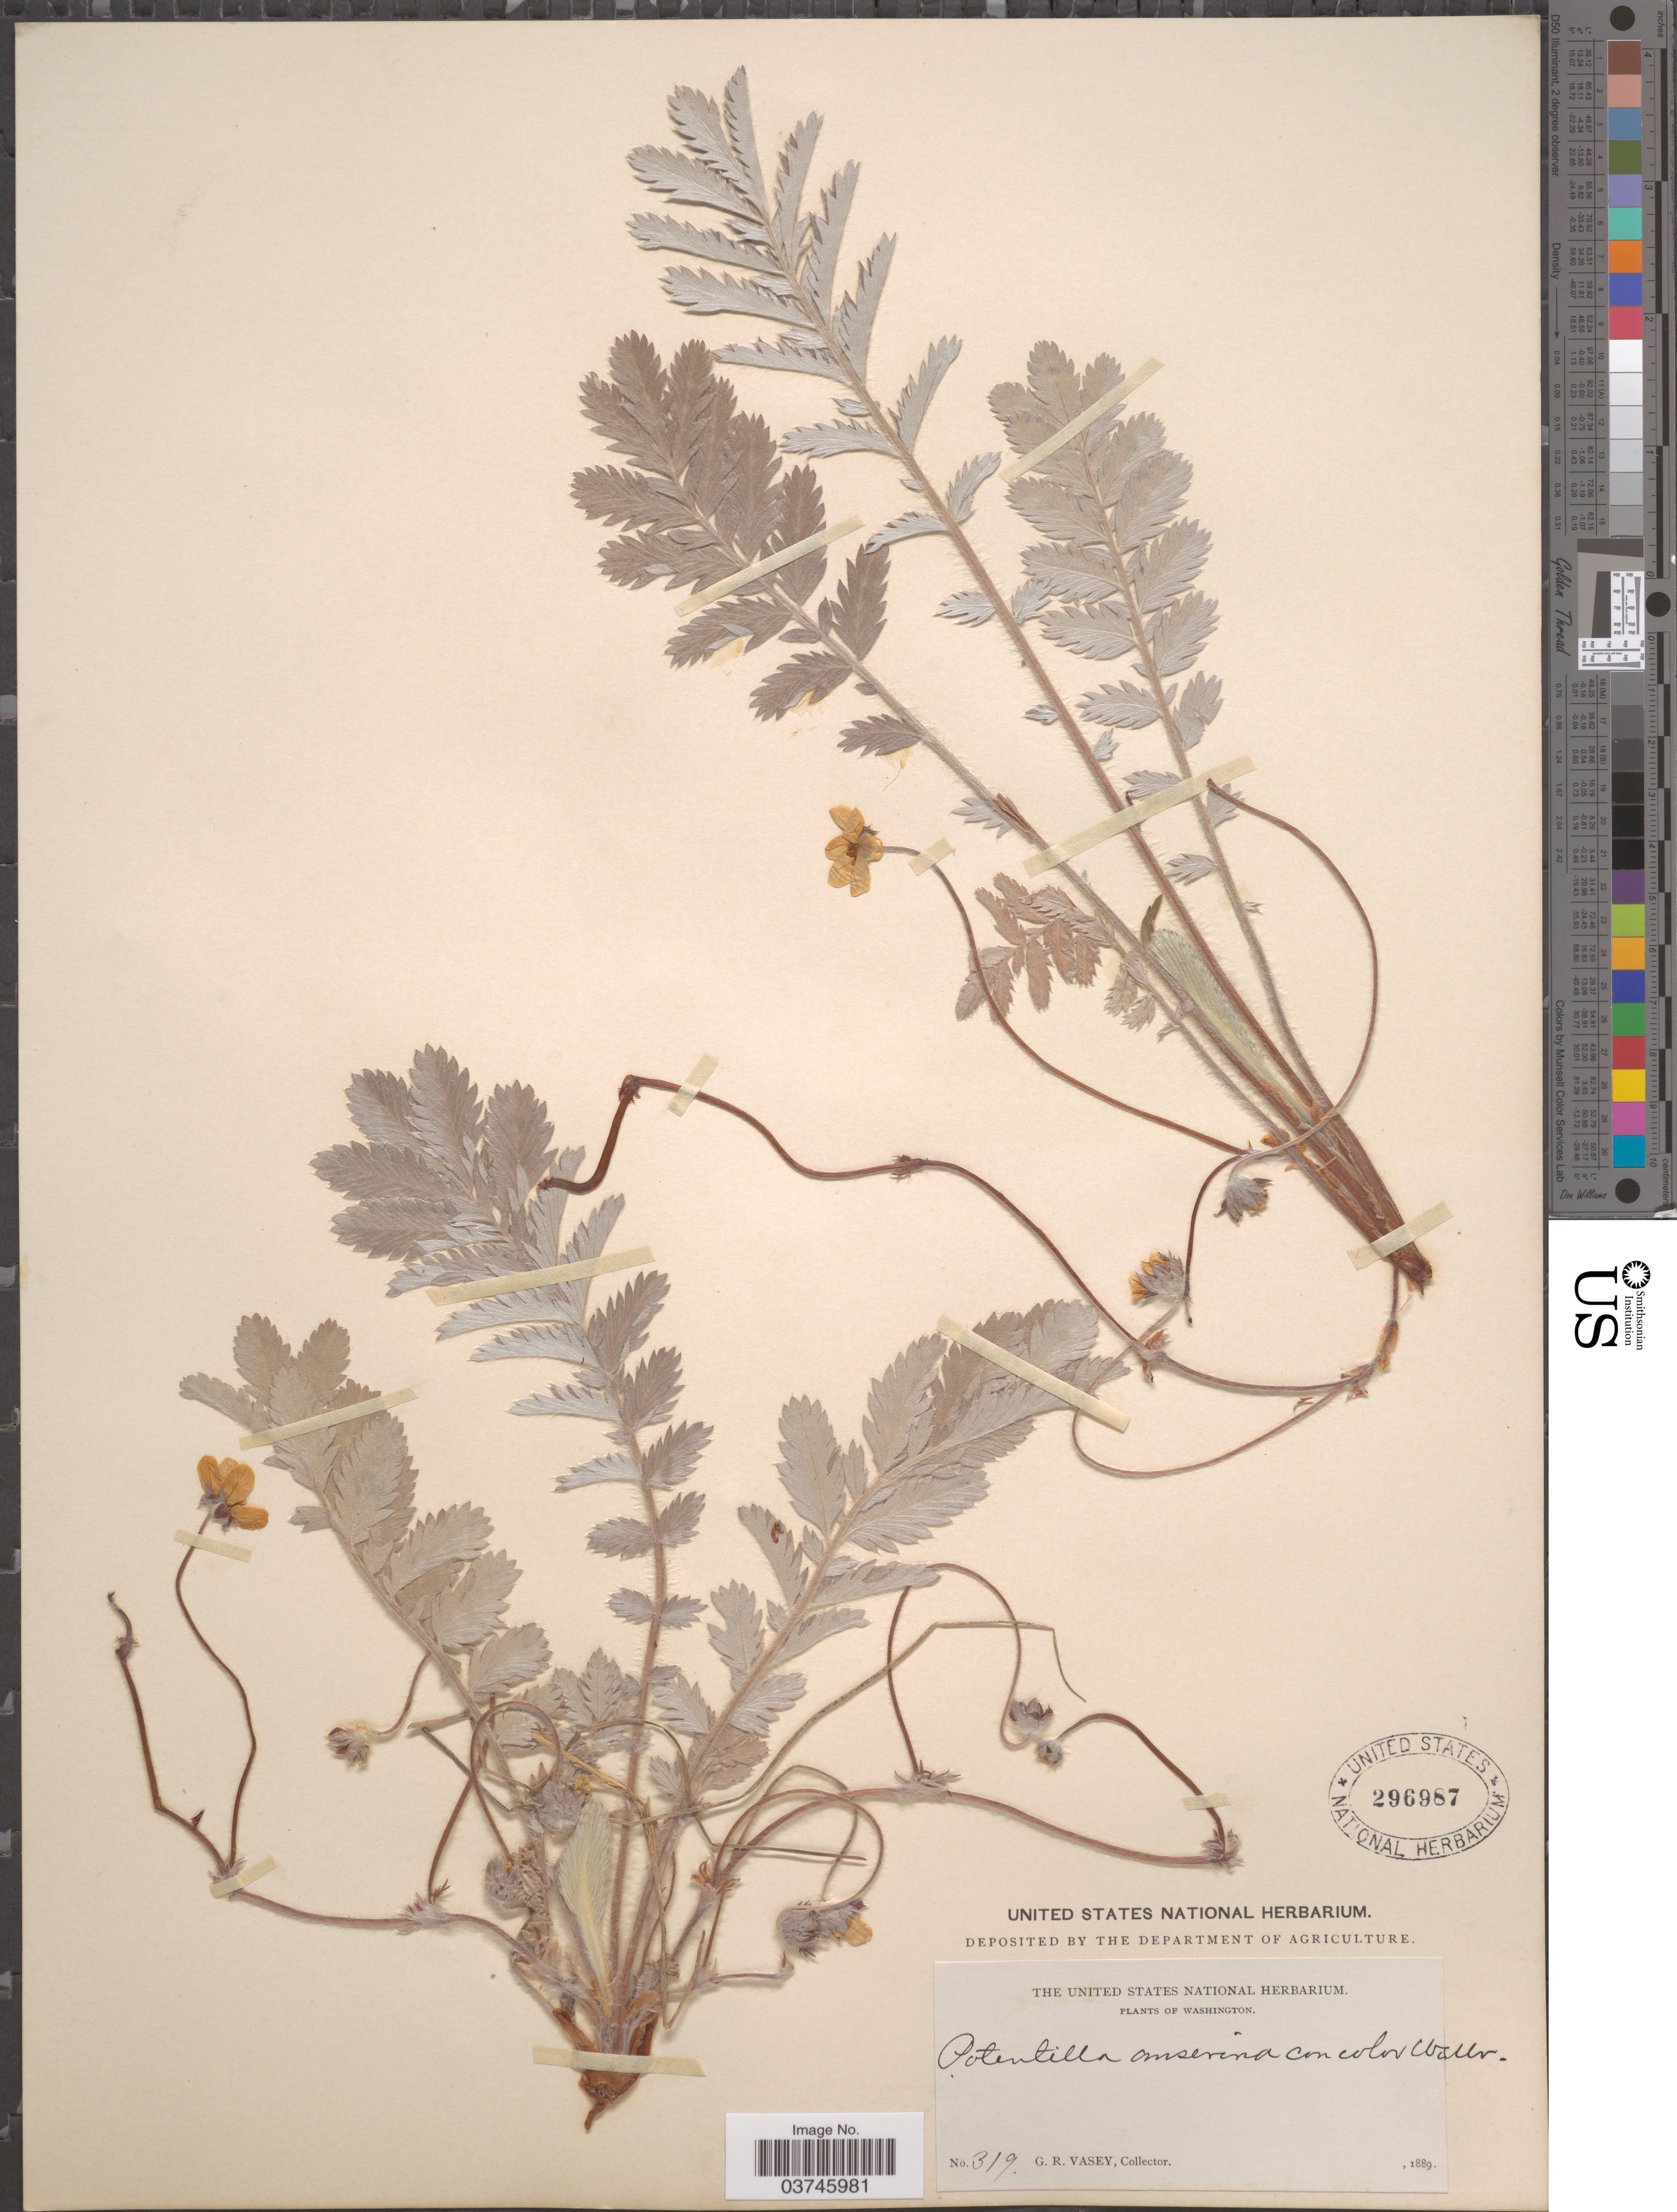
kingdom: Plantae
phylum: Tracheophyta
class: Magnoliopsida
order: Rosales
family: Rosaceae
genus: Argentina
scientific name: Argentina anserina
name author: (L.) Rydb.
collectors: G. R. Vasey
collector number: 319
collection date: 1889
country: United States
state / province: Washington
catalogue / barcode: US 296987